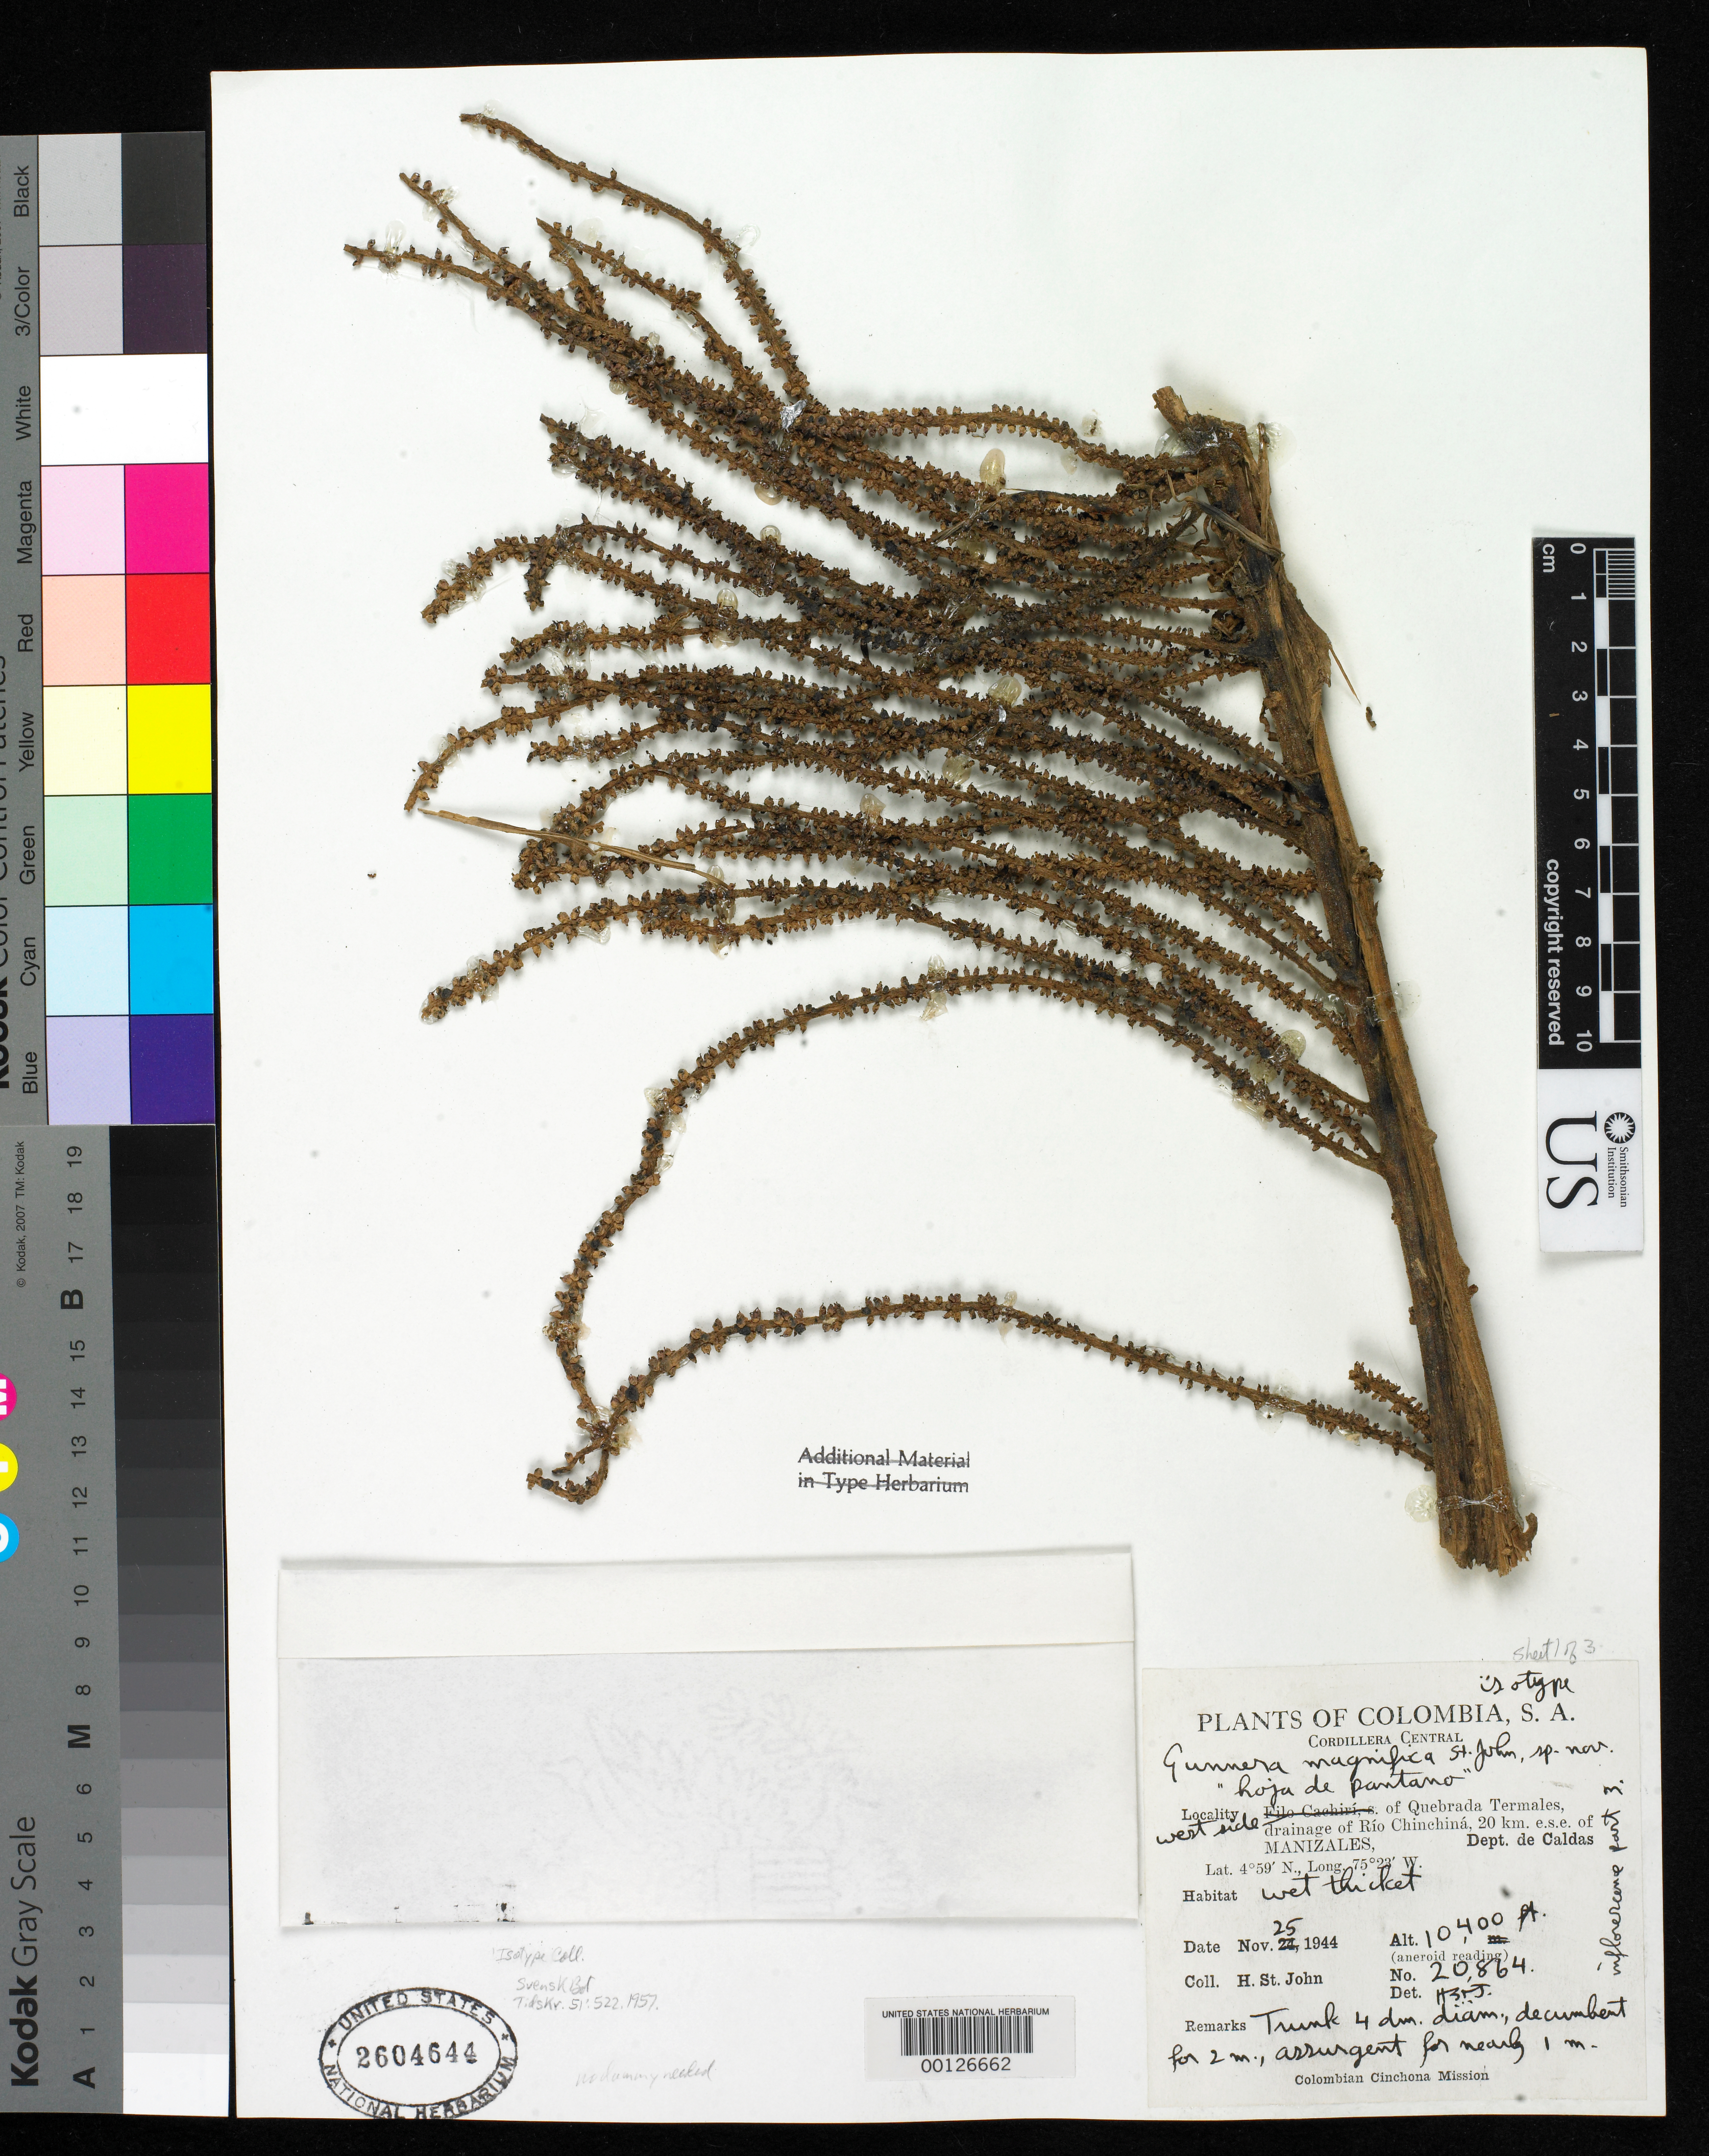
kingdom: Plantae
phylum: Tracheophyta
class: Magnoliopsida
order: Gunnerales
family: Gunneraceae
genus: Gunnera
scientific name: Gunnera magnifica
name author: H. St. John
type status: Isotype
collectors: H. St. John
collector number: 20846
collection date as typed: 25 Nov 1944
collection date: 1944-11-25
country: Colombia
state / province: Caldas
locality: West side of Quebrada Termales, drainage of Rio Chinchina, 20 km e.s.e. of Manizales.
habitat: Wet thicket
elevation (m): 3170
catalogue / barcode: US 2604644